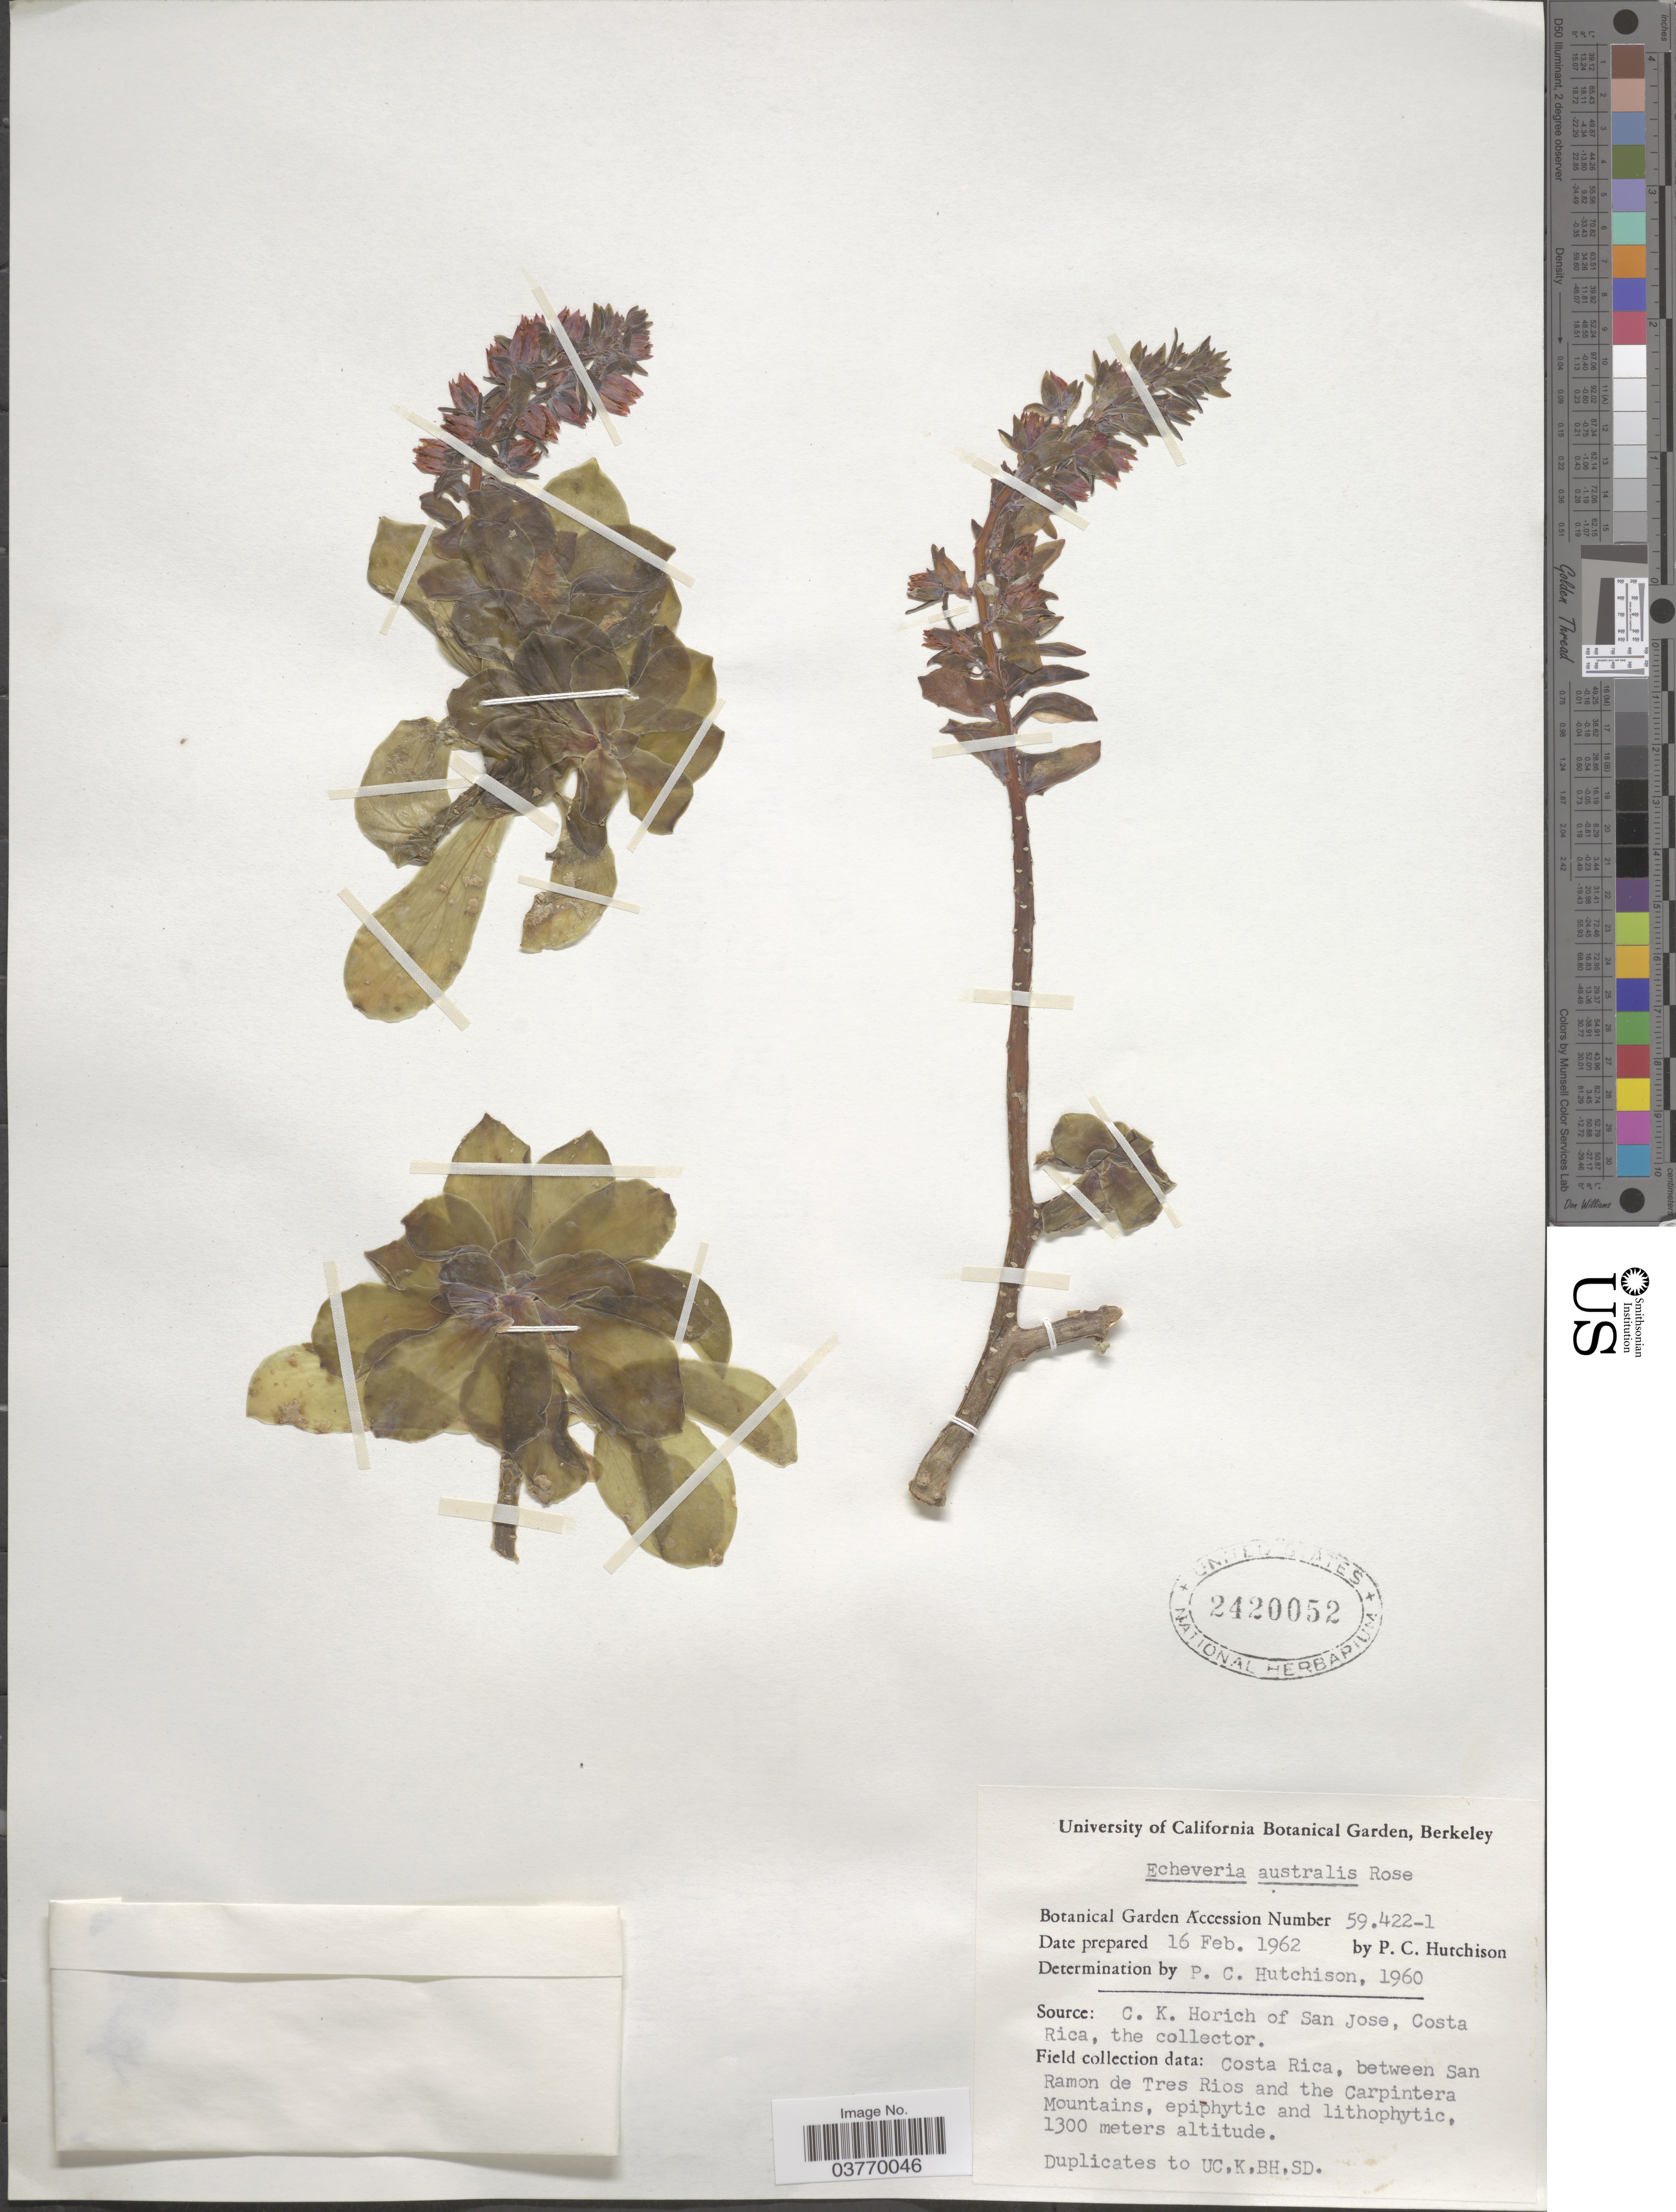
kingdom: Plantae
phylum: Tracheophyta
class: Magnoliopsida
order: Saxifragales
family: Crassulaceae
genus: Echeveria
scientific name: Echeveria australis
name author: Rose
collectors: P. C. Hutchison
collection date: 1962-02-16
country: United States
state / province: California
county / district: Alameda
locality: University of California Botanical Garden, Berkeley.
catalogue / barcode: US 2420052